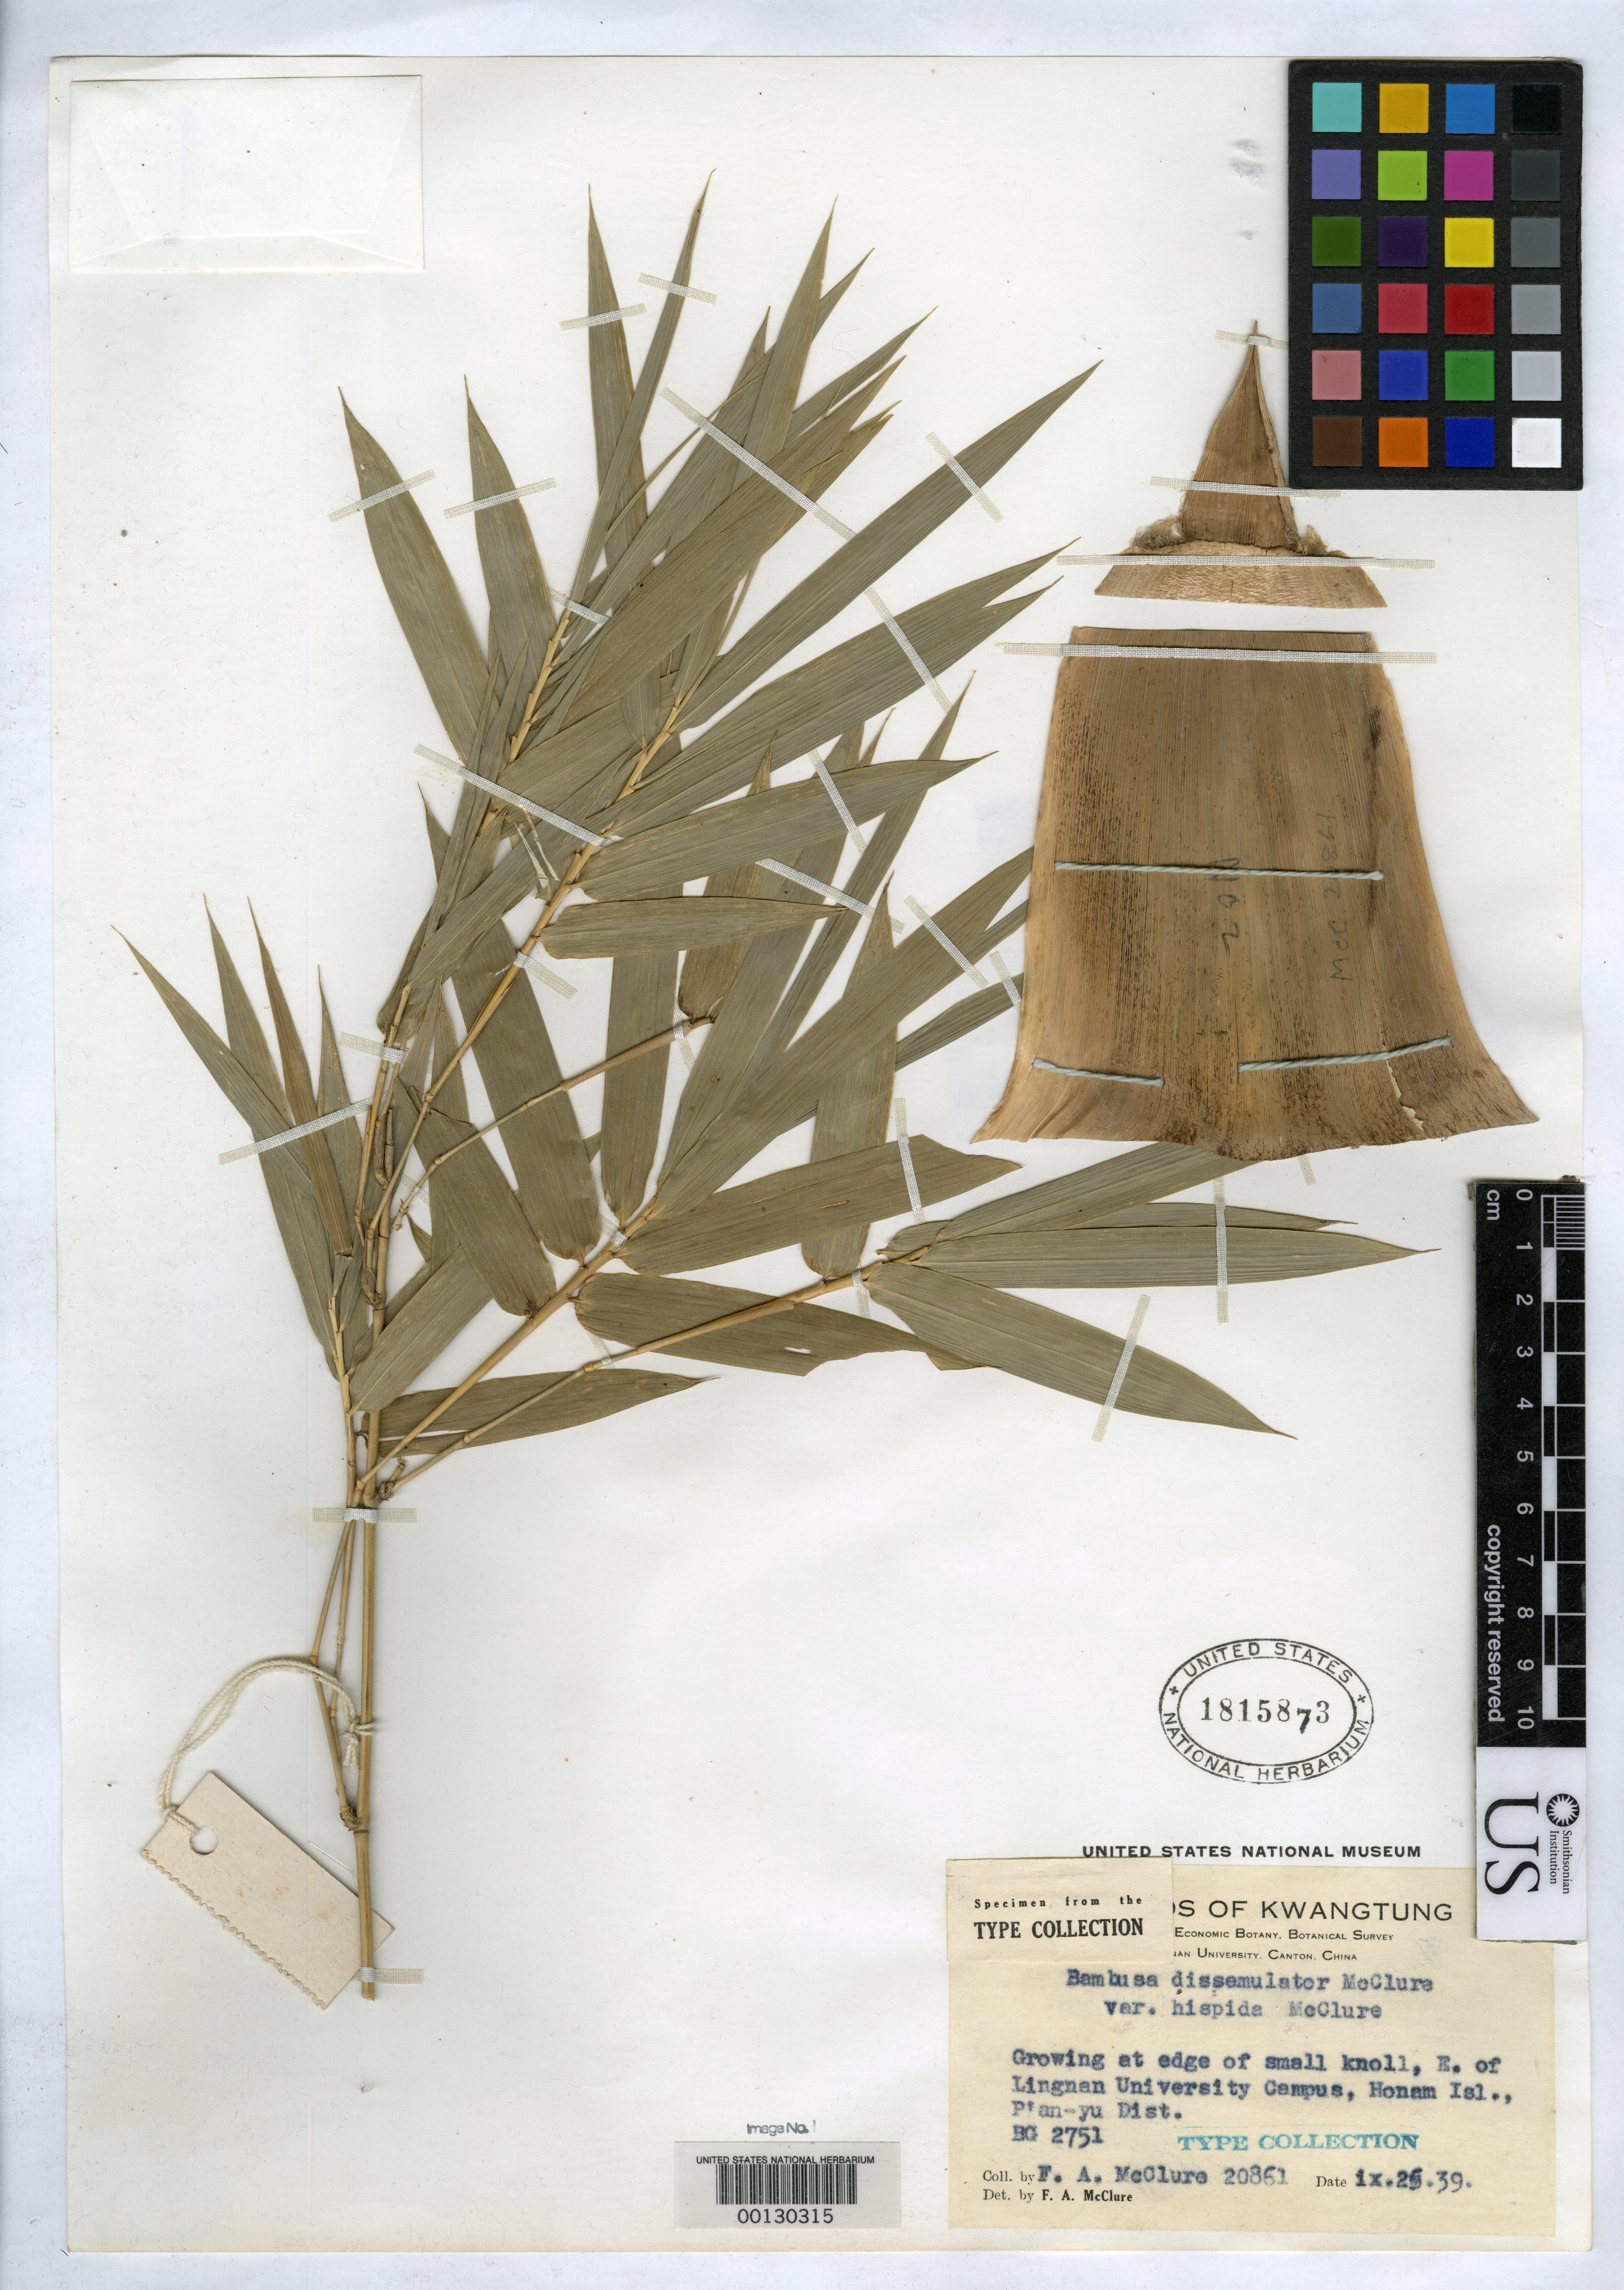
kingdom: Plantae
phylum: Tracheophyta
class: Liliopsida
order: Poales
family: Poaceae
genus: Bambusa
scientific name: Bambusa dissimulator var. hispida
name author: McClure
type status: Type Fragment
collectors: F. A. McClure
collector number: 20861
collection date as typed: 26 Sep 1929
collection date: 1929-09-26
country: China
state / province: Guangdong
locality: East of Lingnan University campus, Honam Island.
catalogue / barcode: US 1815873